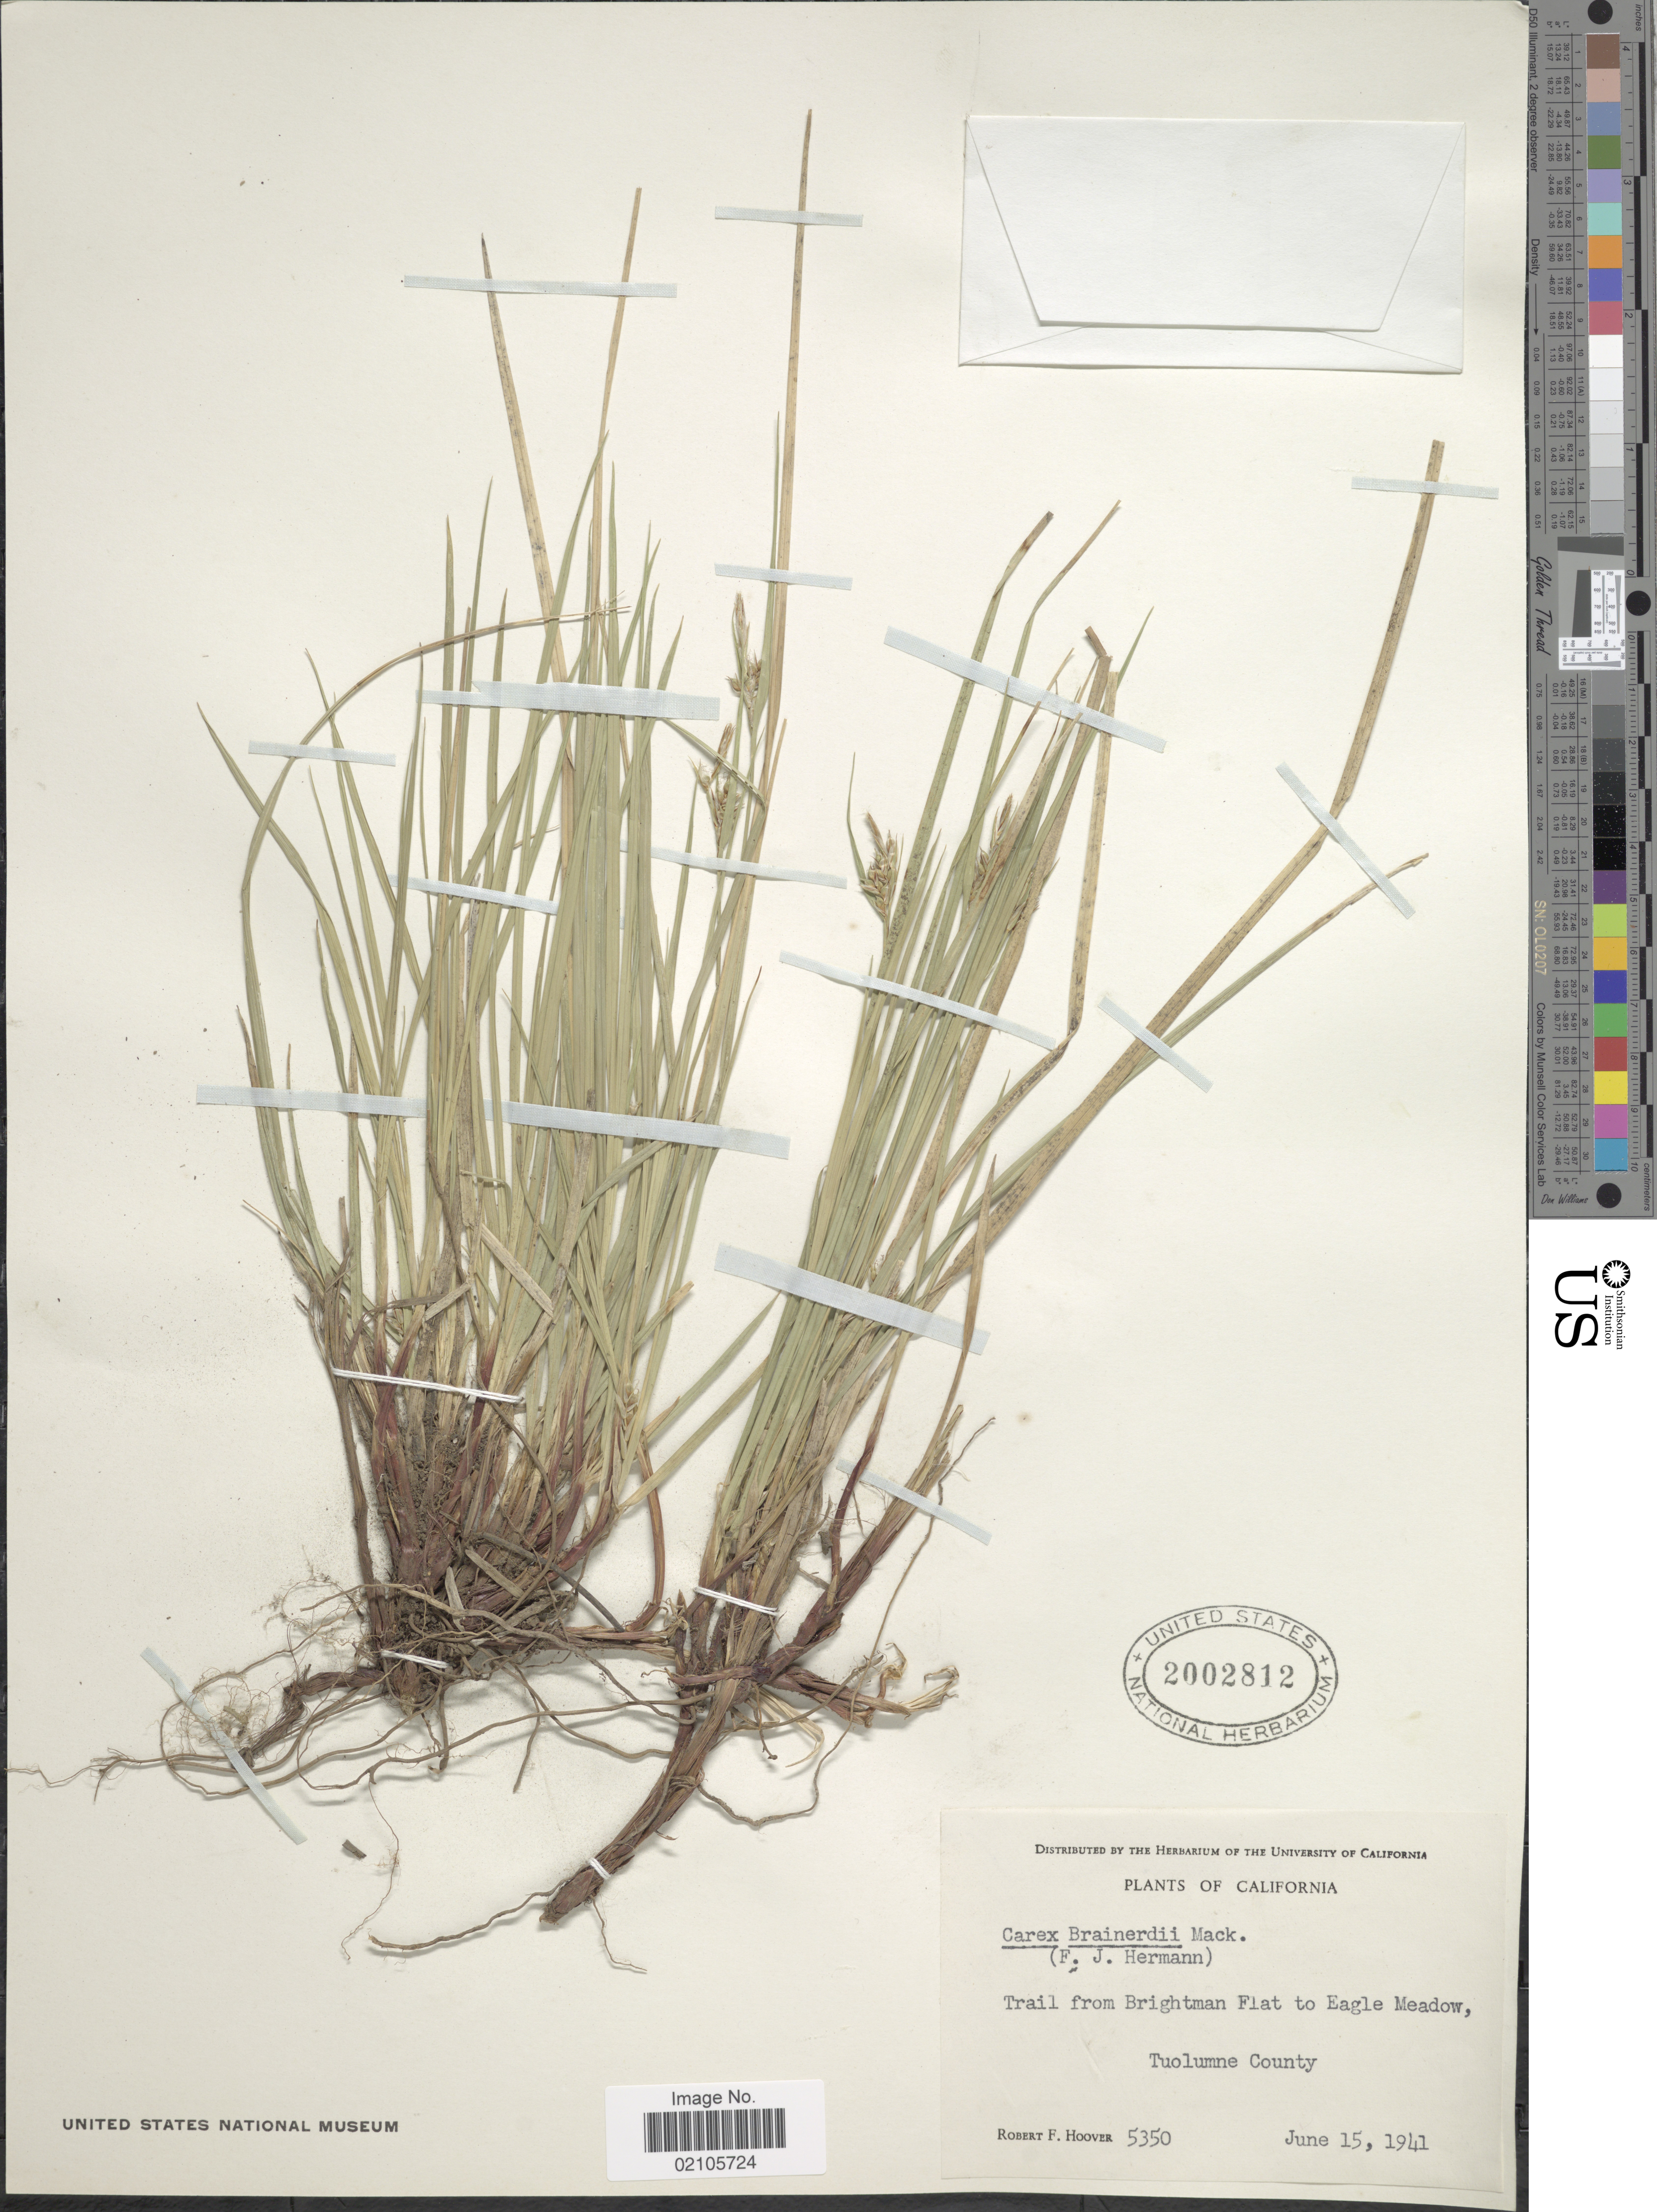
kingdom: Plantae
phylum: Tracheophyta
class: Liliopsida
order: Poales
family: Cyperaceae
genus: Carex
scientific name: Carex brainerdii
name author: Mack.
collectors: R. F. Hoover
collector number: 5350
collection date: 1941-06-15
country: United States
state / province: California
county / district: Tuolumne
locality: Trail from Brightman Flat To Eagle Meadow, Tuolumne County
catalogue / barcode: US 2002812